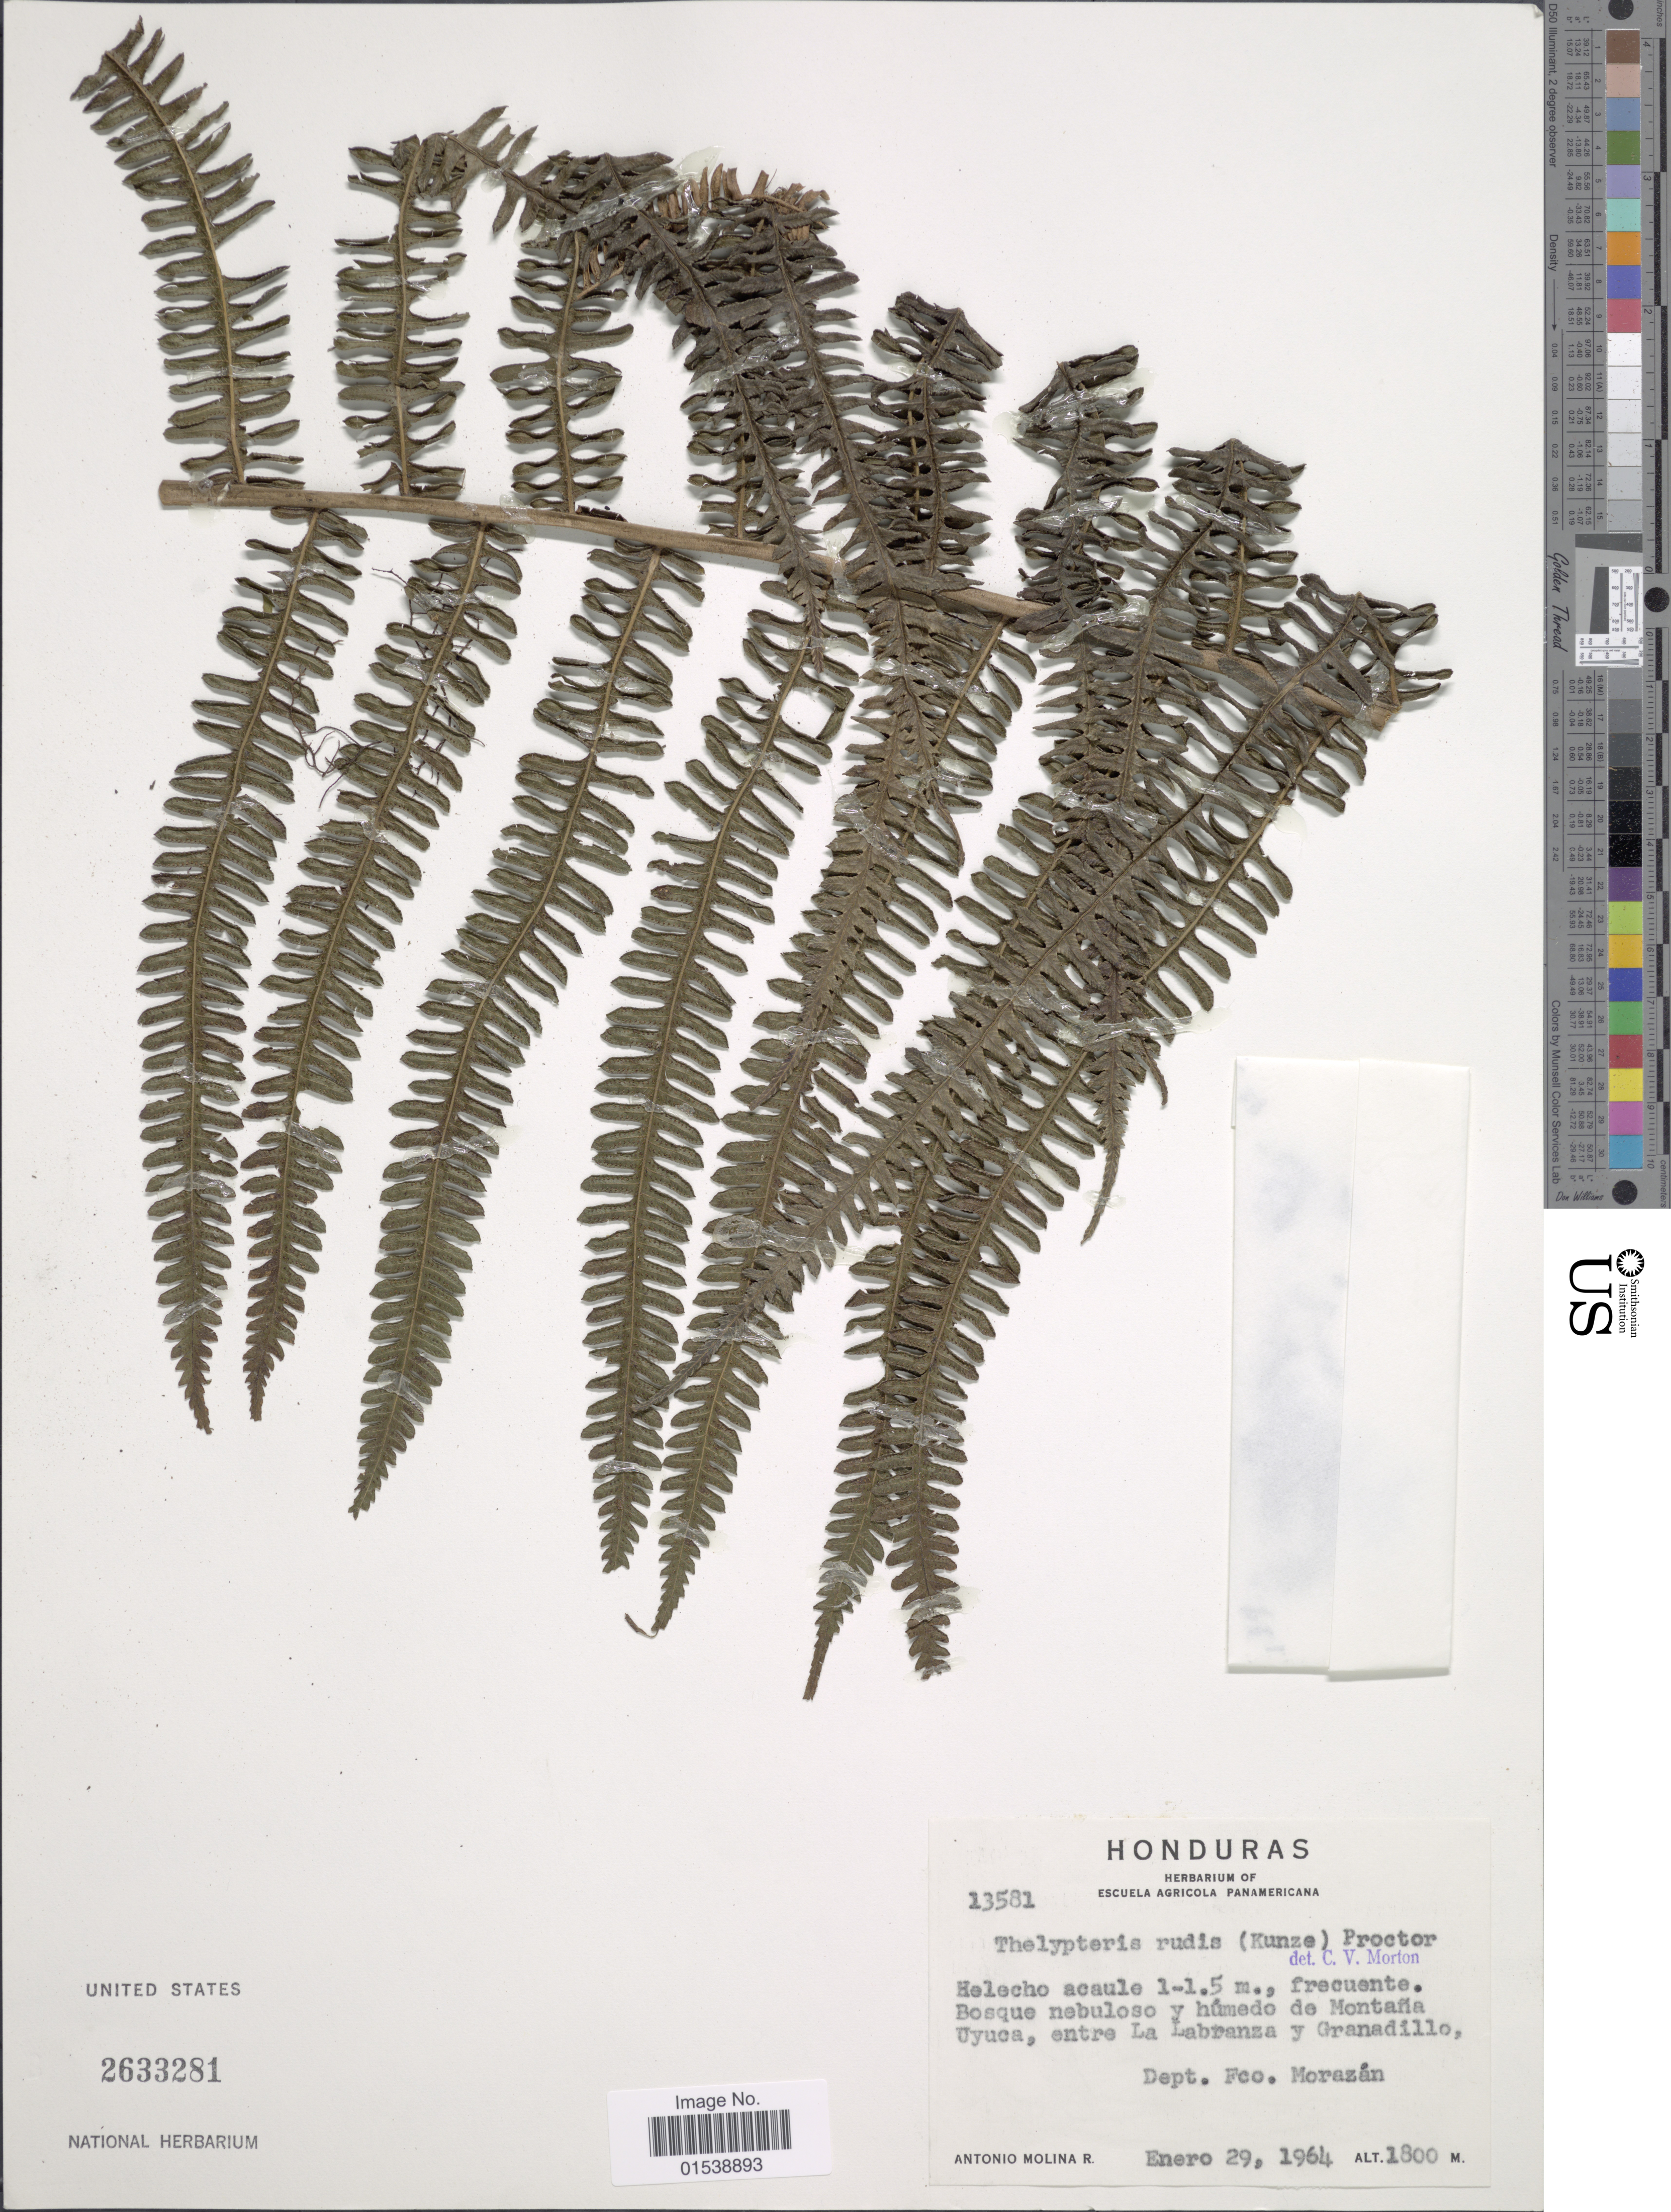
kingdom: Plantae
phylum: Tracheophyta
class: Polypodiopsida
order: Polypodiales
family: Thelypteridaceae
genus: Amauropelta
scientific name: Amauropelta rudis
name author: (Kunze) Pic. Serm.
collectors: A. Molina R.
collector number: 13581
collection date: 1964-01-29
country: Honduras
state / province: Fco. Morazán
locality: Bosque nebuloso y humedo de Montana Uyuca, entre La Labranza y Granadillo, Dept. Fco. Morazan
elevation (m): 1800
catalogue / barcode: US 2633281